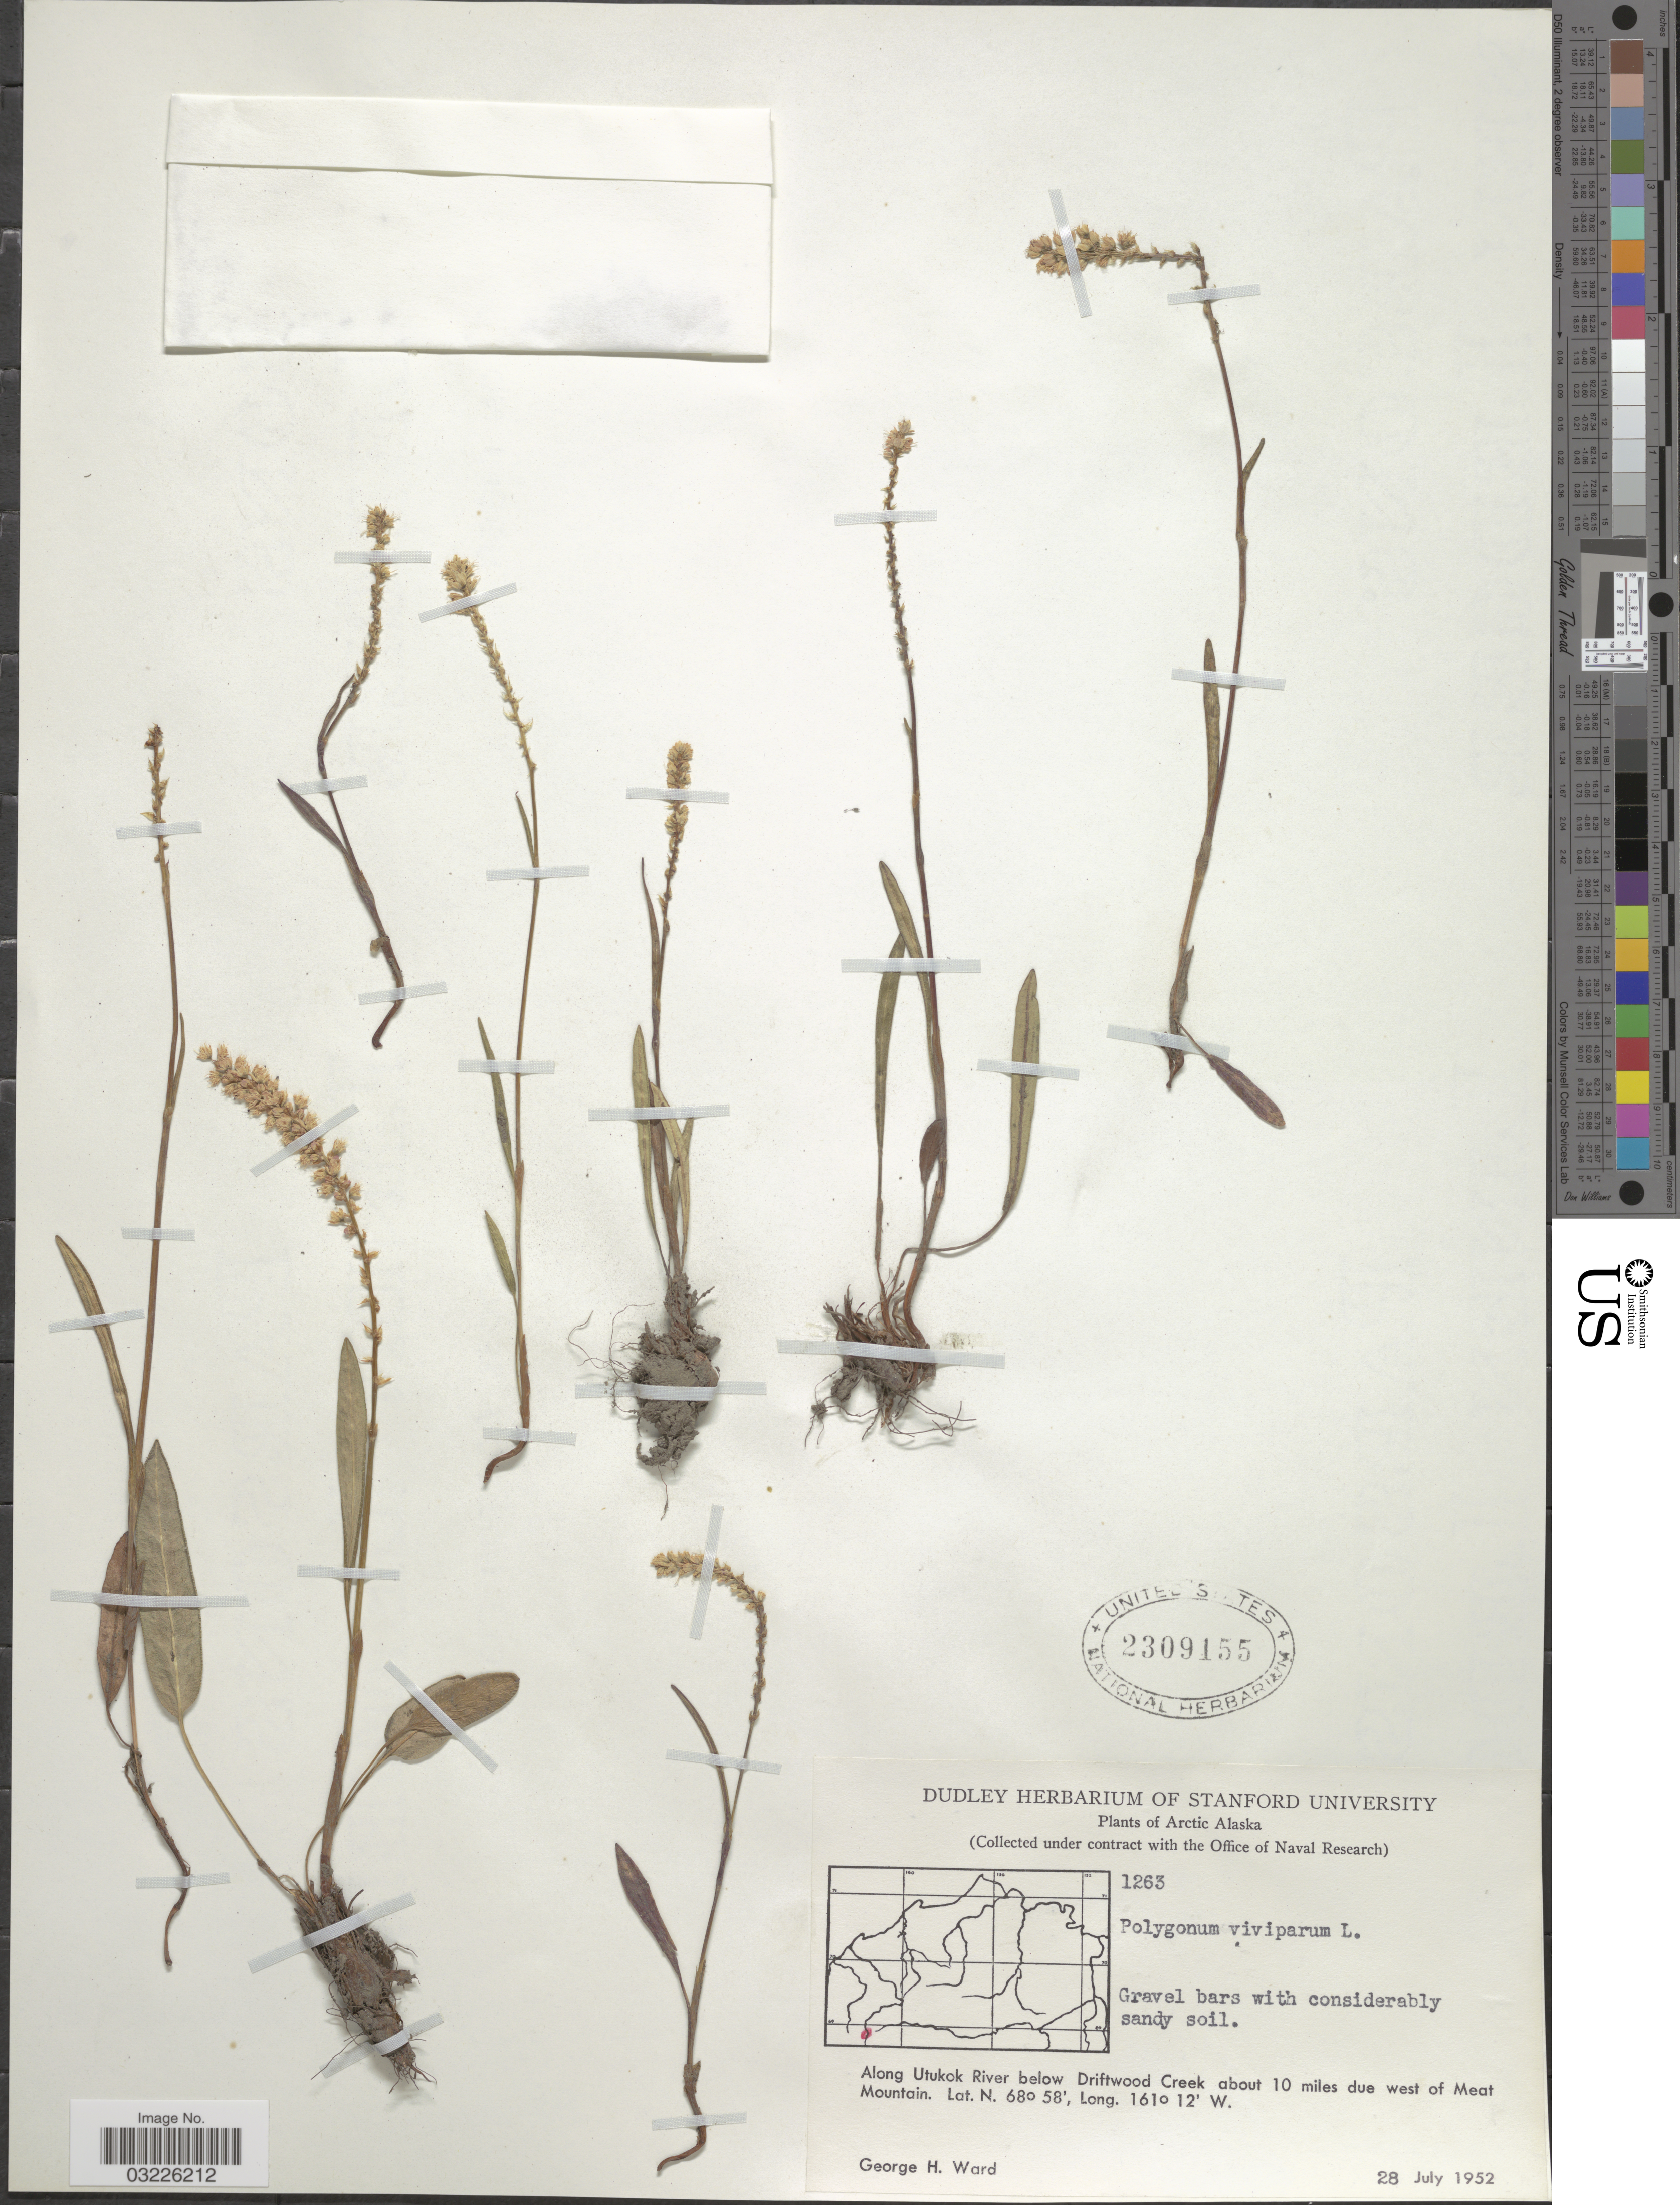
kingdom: Plantae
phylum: Tracheophyta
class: Magnoliopsida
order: Caryophyllales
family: Polygonaceae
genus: Bistorta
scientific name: Bistorta vivipara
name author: (L.) Delarbre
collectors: G. H. Ward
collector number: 1263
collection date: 1952-07-28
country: United States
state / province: Alaska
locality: Arctic Alaska. Along Utukok River below Driftwood Creek about 10 miles due west of Meat Mountain.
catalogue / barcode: US 2309155